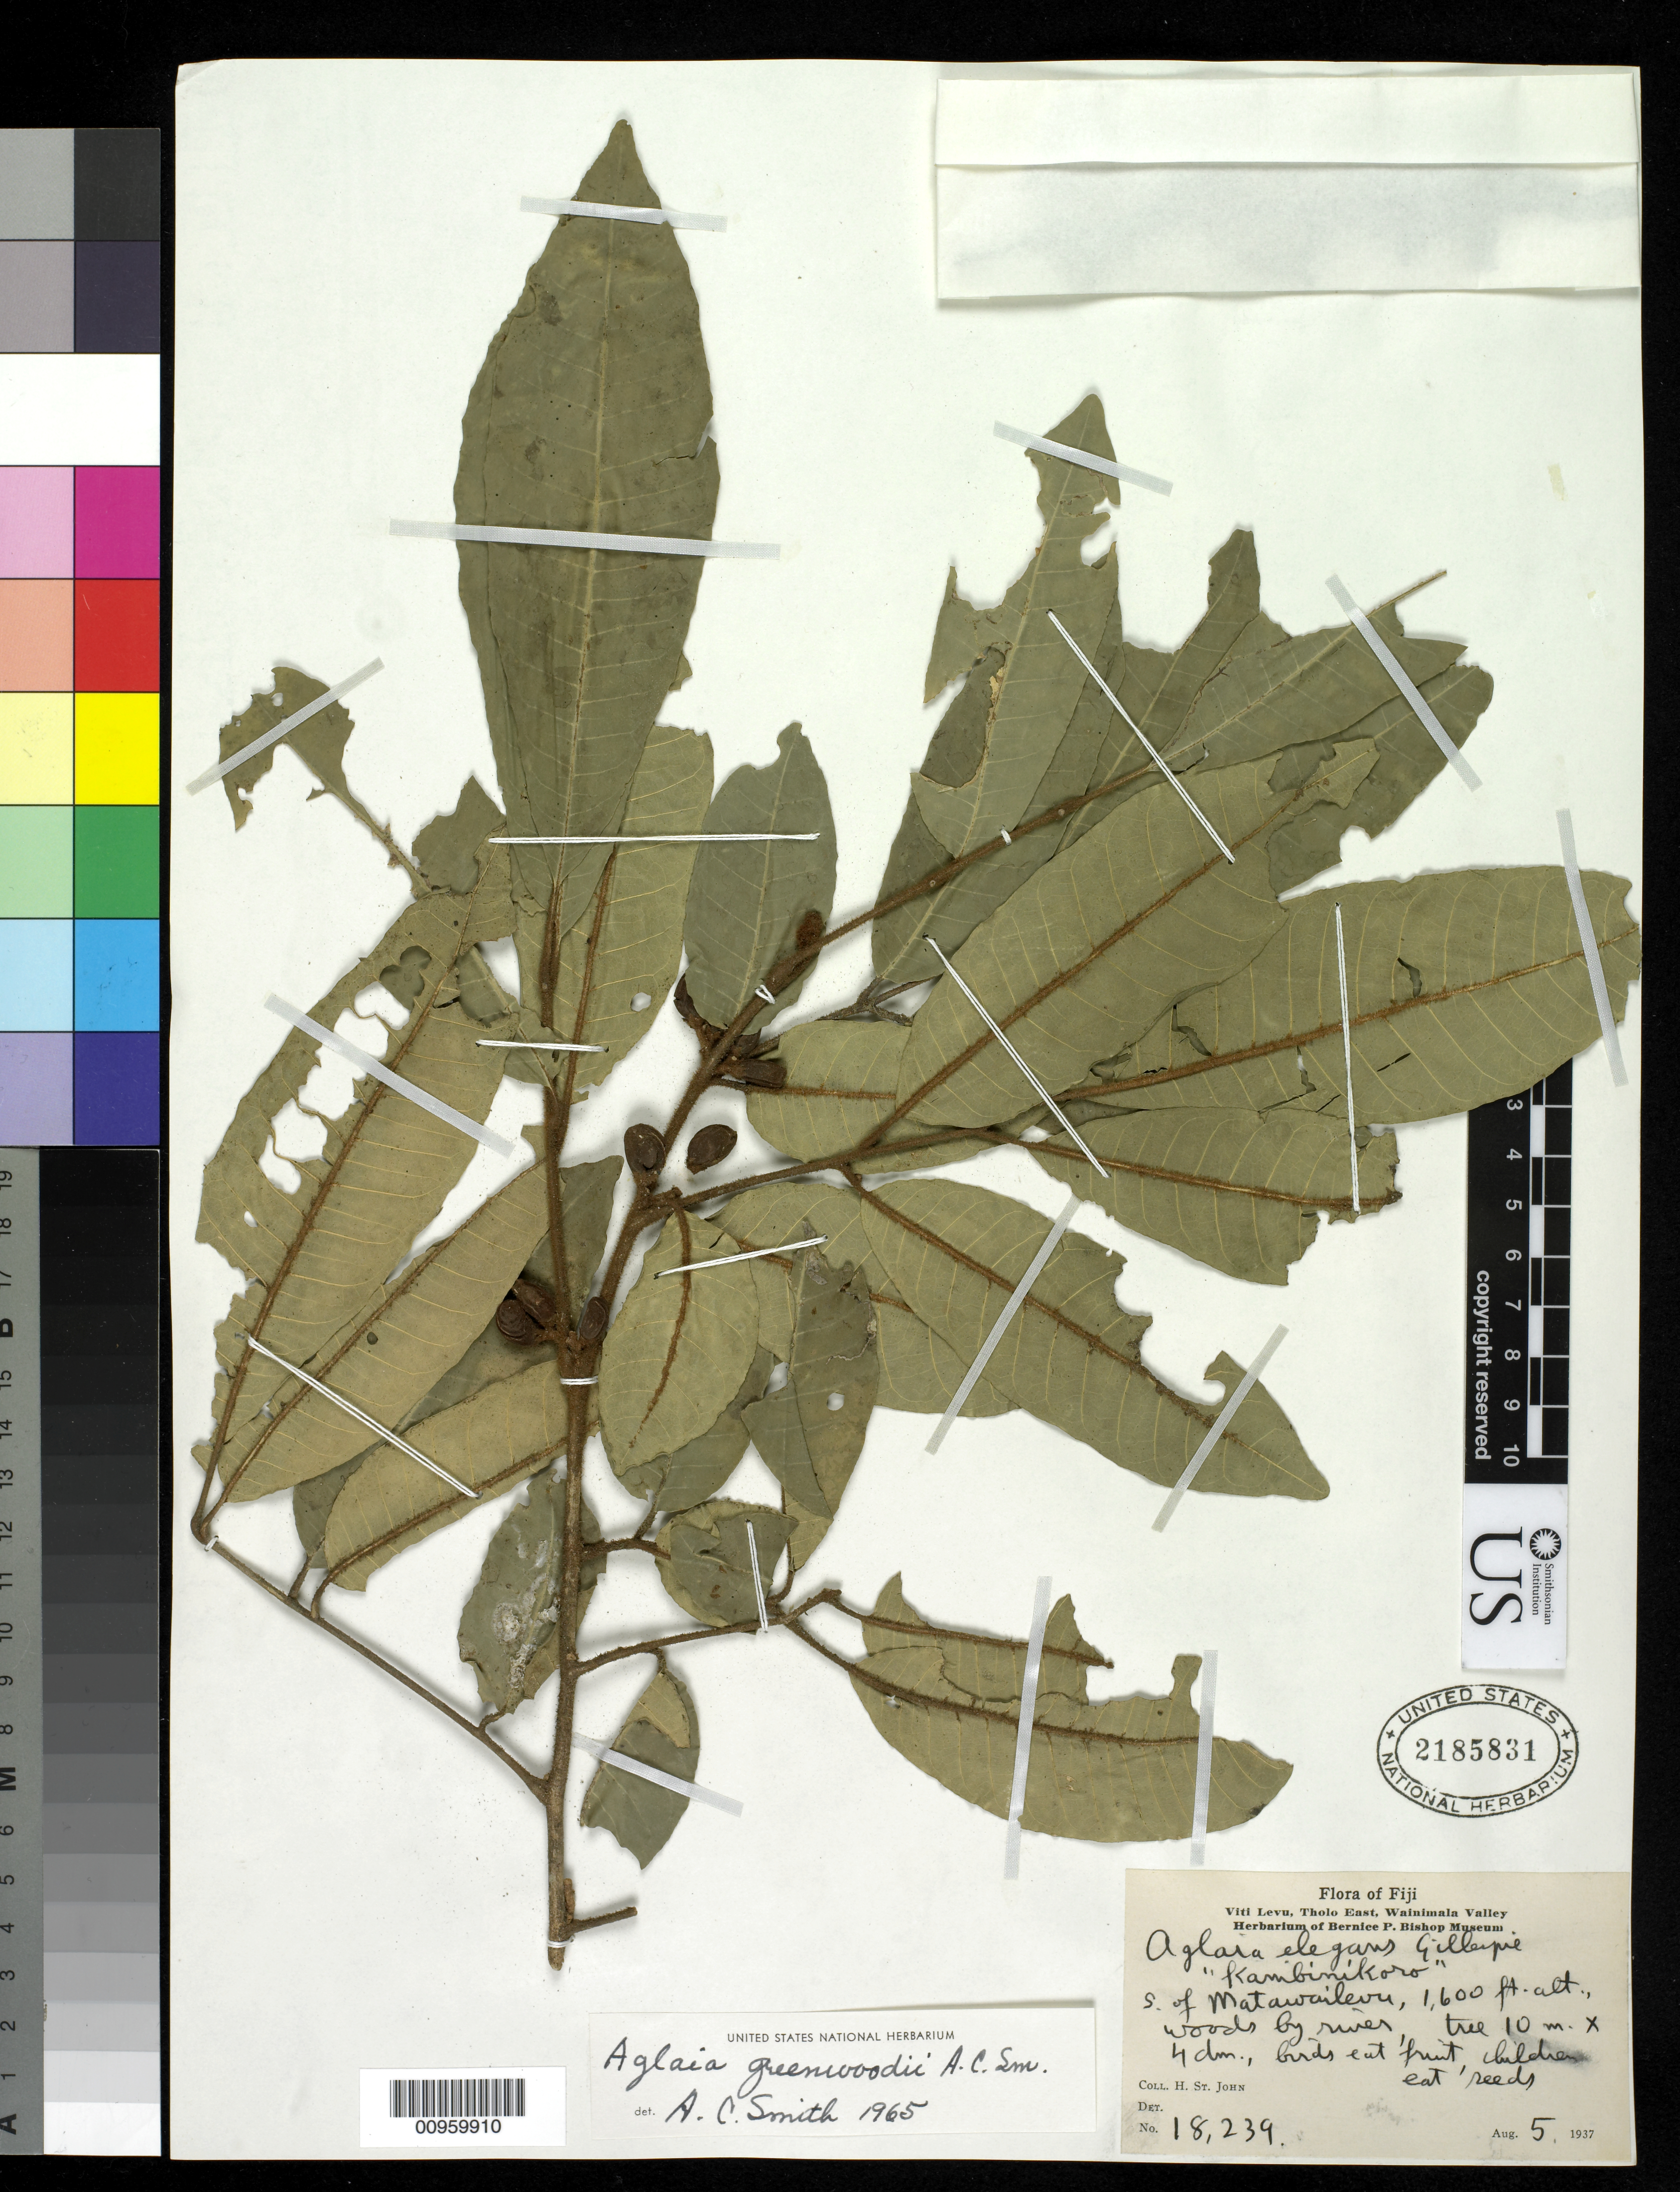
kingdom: Plantae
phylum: Tracheophyta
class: Magnoliopsida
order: Sapindales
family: Meliaceae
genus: Aglaia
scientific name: Aglaia basiphylla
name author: A. Gray in Wilkes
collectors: H. St. John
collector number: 18239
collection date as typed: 05 Aug 1937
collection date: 1937-08-05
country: Fiji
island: Viti Levu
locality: Tholo East, Wainimala Valley.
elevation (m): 488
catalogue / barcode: US 2185831